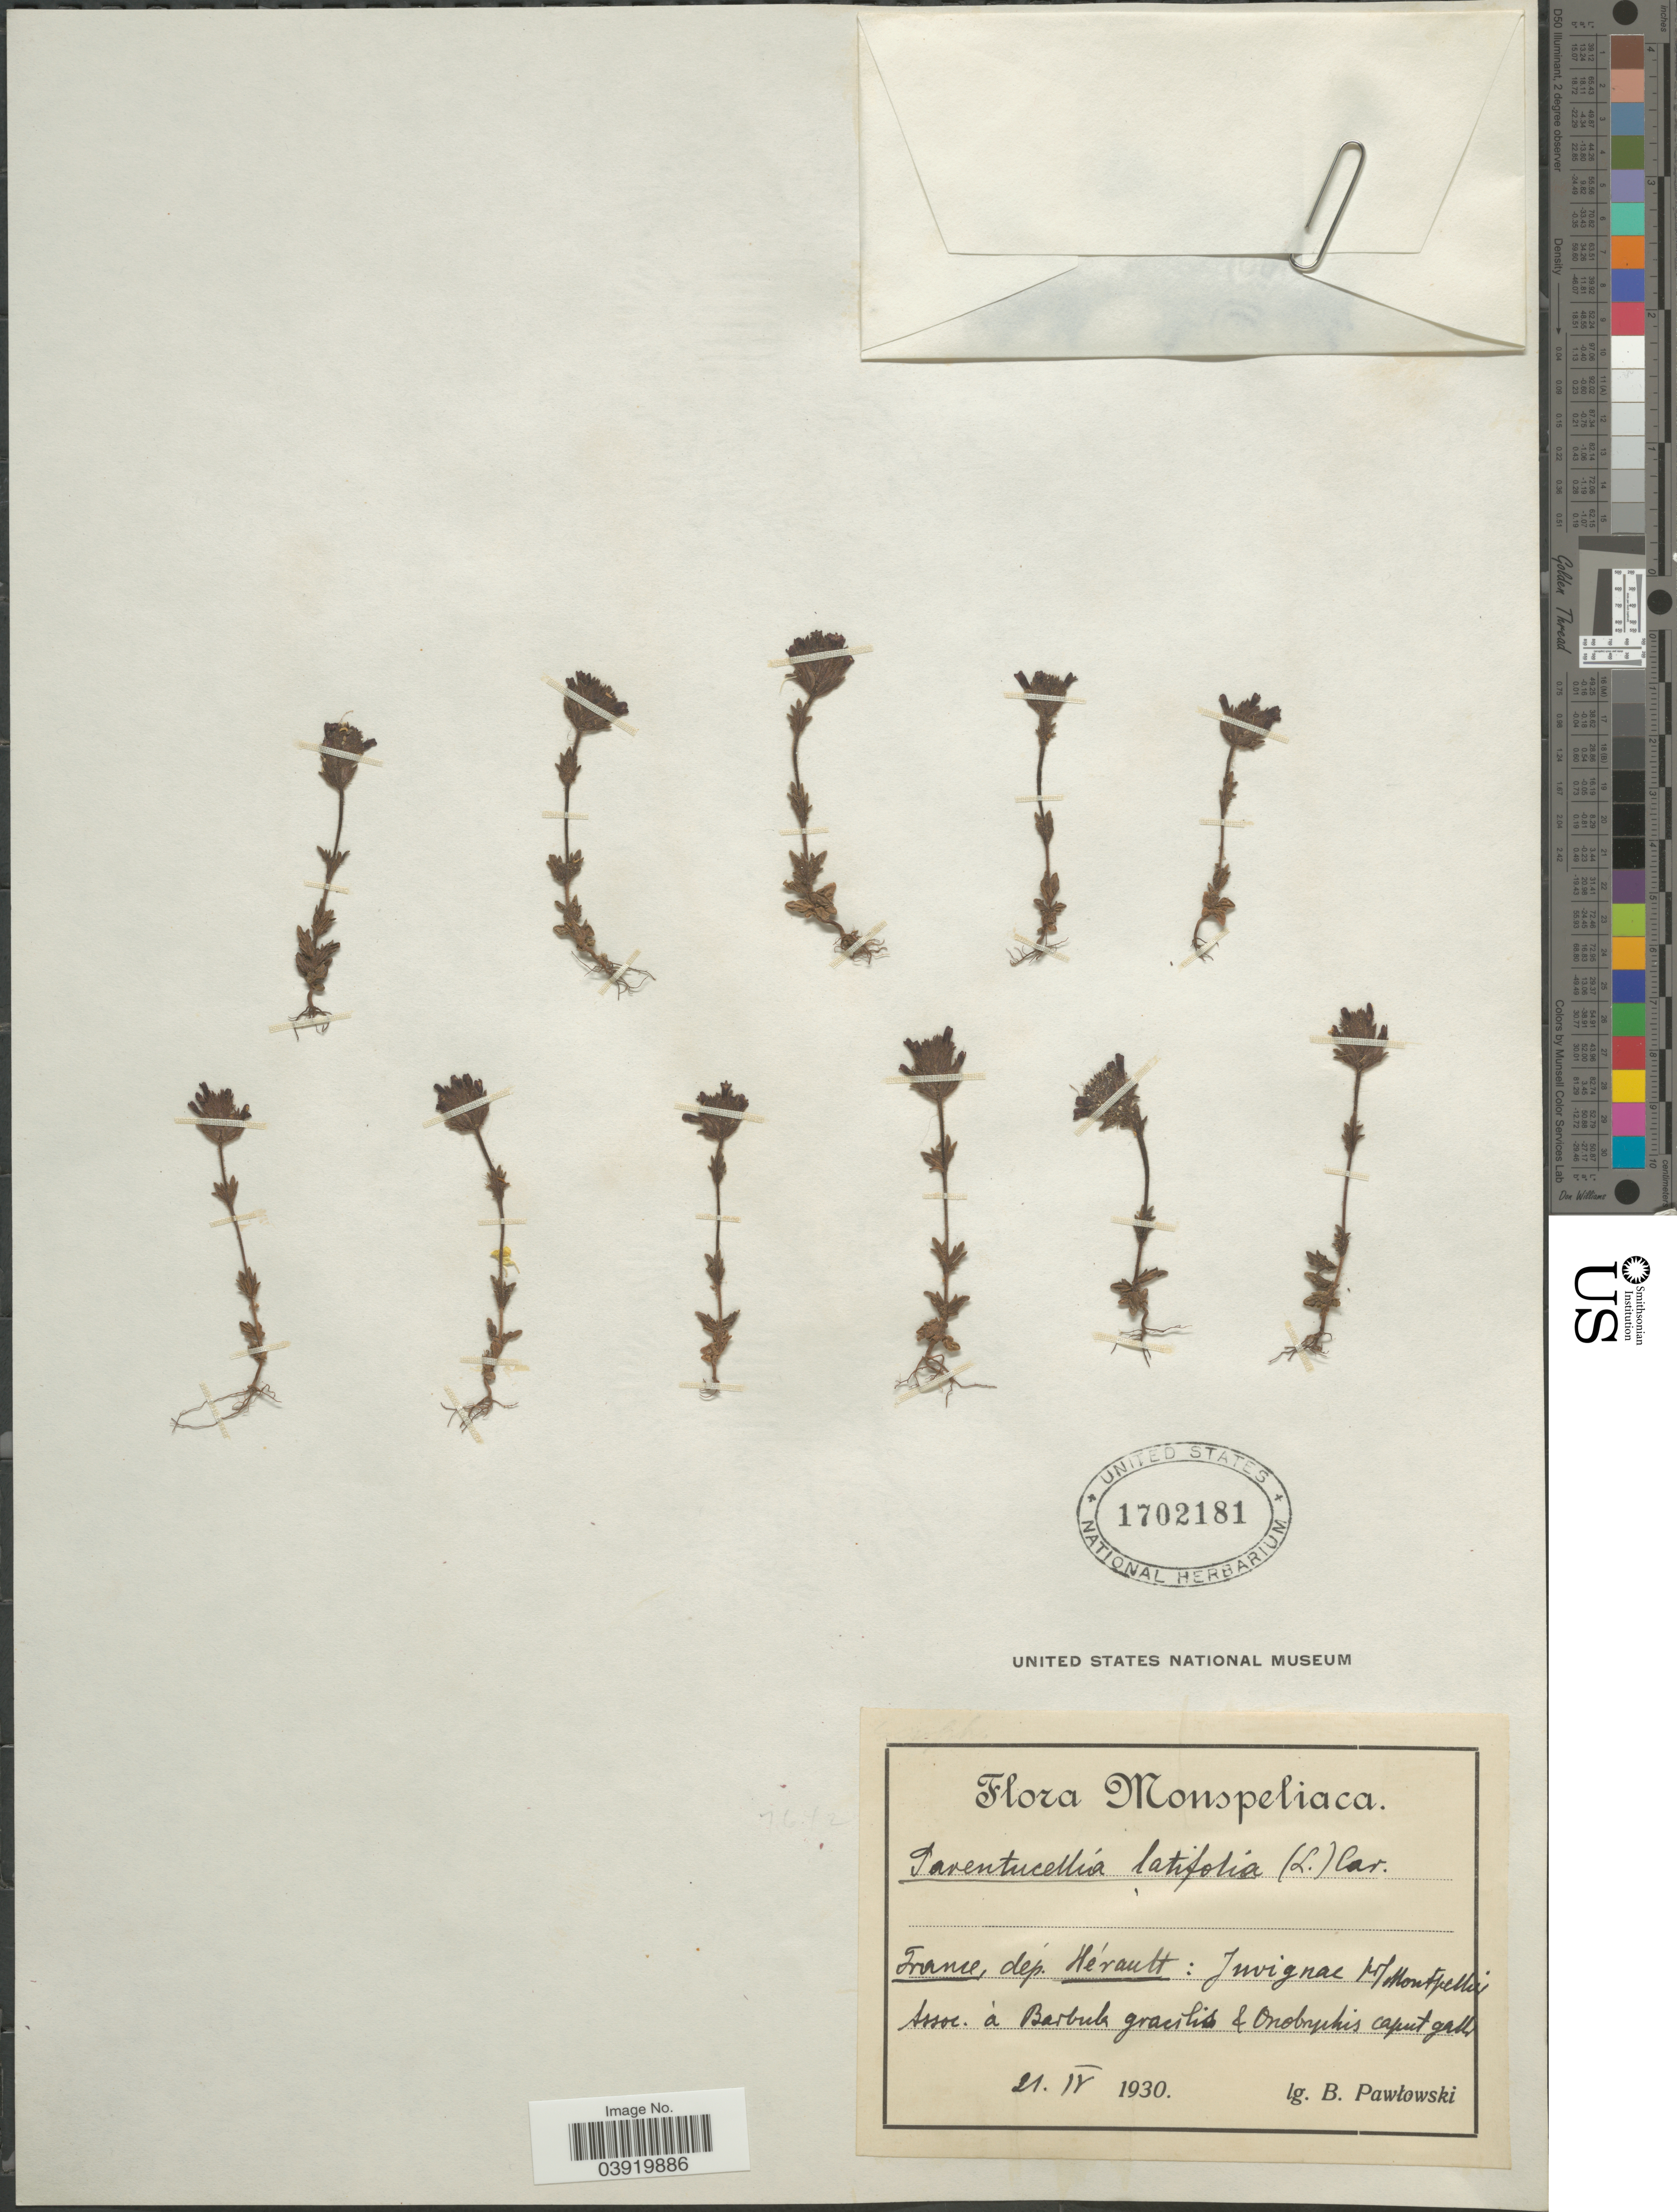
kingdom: Plantae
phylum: Tracheophyta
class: Magnoliopsida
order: Lamiales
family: Orobanchaceae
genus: Parentucellia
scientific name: Parentucellia latifolia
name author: (L.) Caruel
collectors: B. Pawlowski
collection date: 1930-04-21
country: France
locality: Monspeliaca. Dép. Hérault: Juvignac pr/ Montpellier.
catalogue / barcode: US 1702181